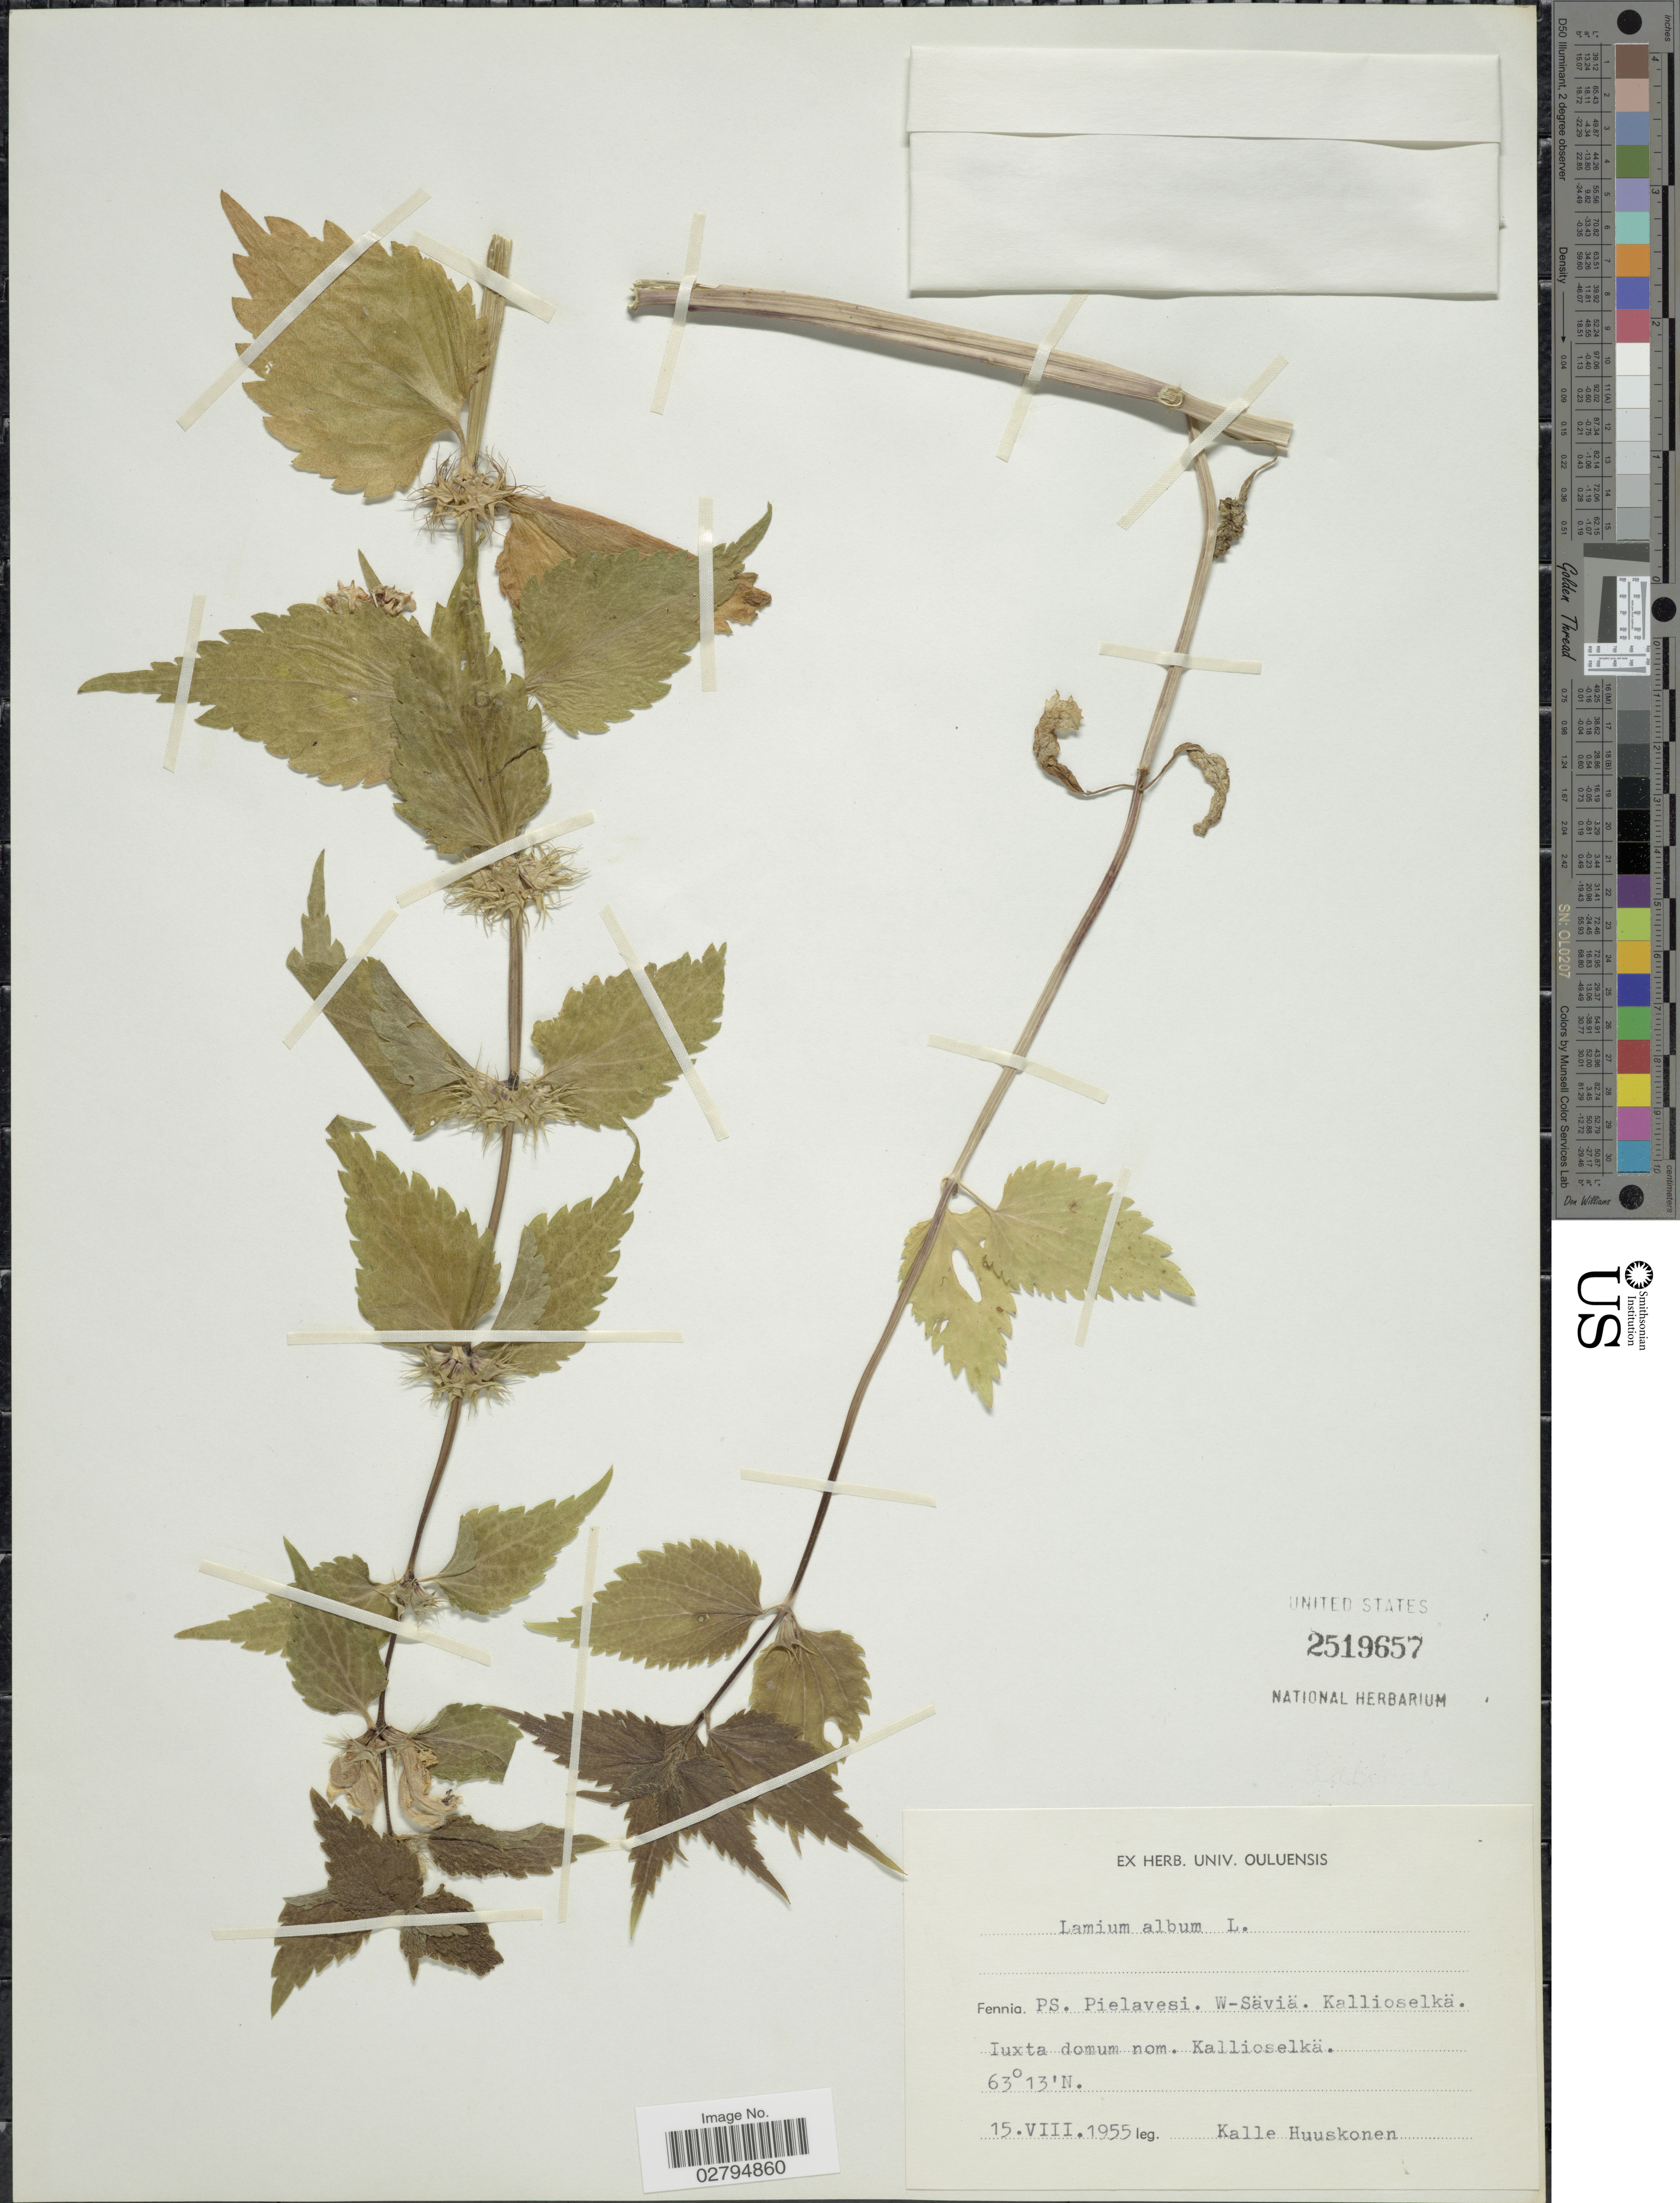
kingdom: Plantae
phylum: Tracheophyta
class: Magnoliopsida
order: Lamiales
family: Lamiaceae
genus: Lamium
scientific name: Lamium album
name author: L.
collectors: K. Huuskonen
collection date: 1955-08-15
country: Finland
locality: Fennia. PS. Pielavesi. W-Säviä. Kallioselkä. Iuxta domum nom. Kallioselkä.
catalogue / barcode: US 2519657